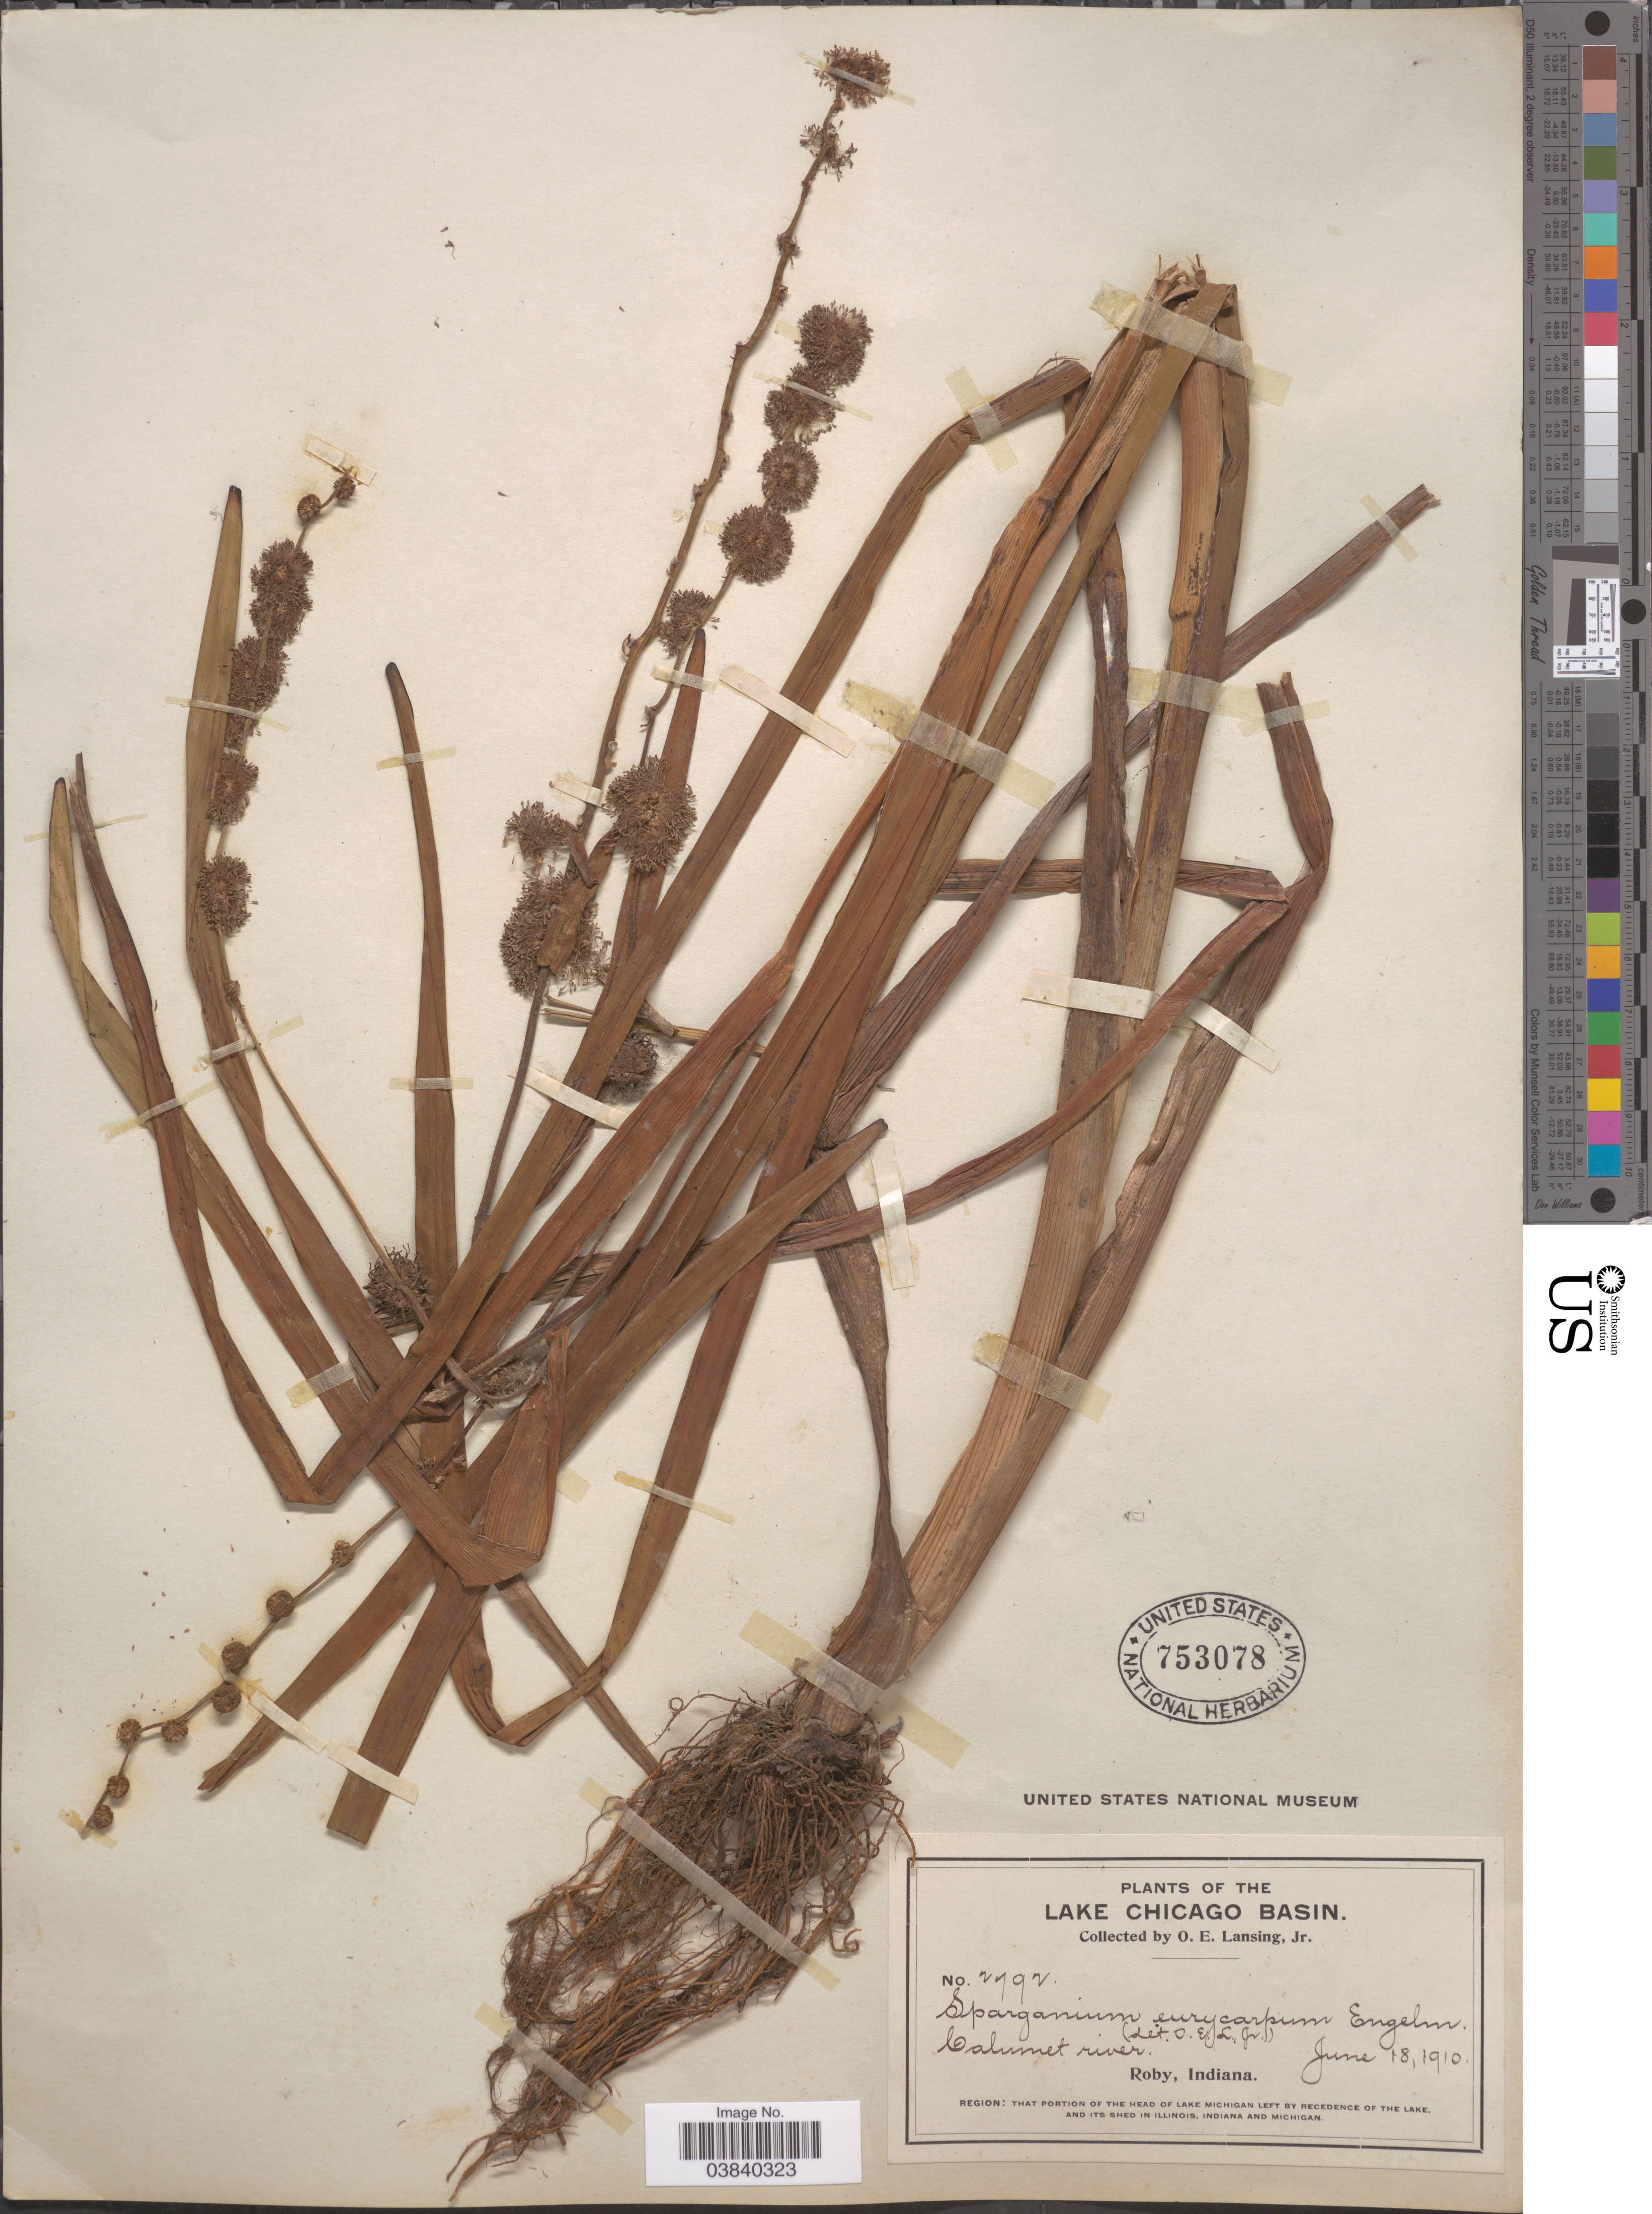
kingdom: Plantae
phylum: Tracheophyta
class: Liliopsida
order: Poales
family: Typhaceae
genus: Sparganium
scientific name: Sparganium eurycarpum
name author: Engelm.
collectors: O. Lansing Jr.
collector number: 2792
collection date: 1910-06-18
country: United States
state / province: Indiana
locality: The Lake Chicago Basin. Calumet river. Roby. Region: That portion of the Head of Lake Michigan left by Recedence of the Lake, and its shed in Illinois, Indiana and Michigan.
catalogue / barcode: US 753078